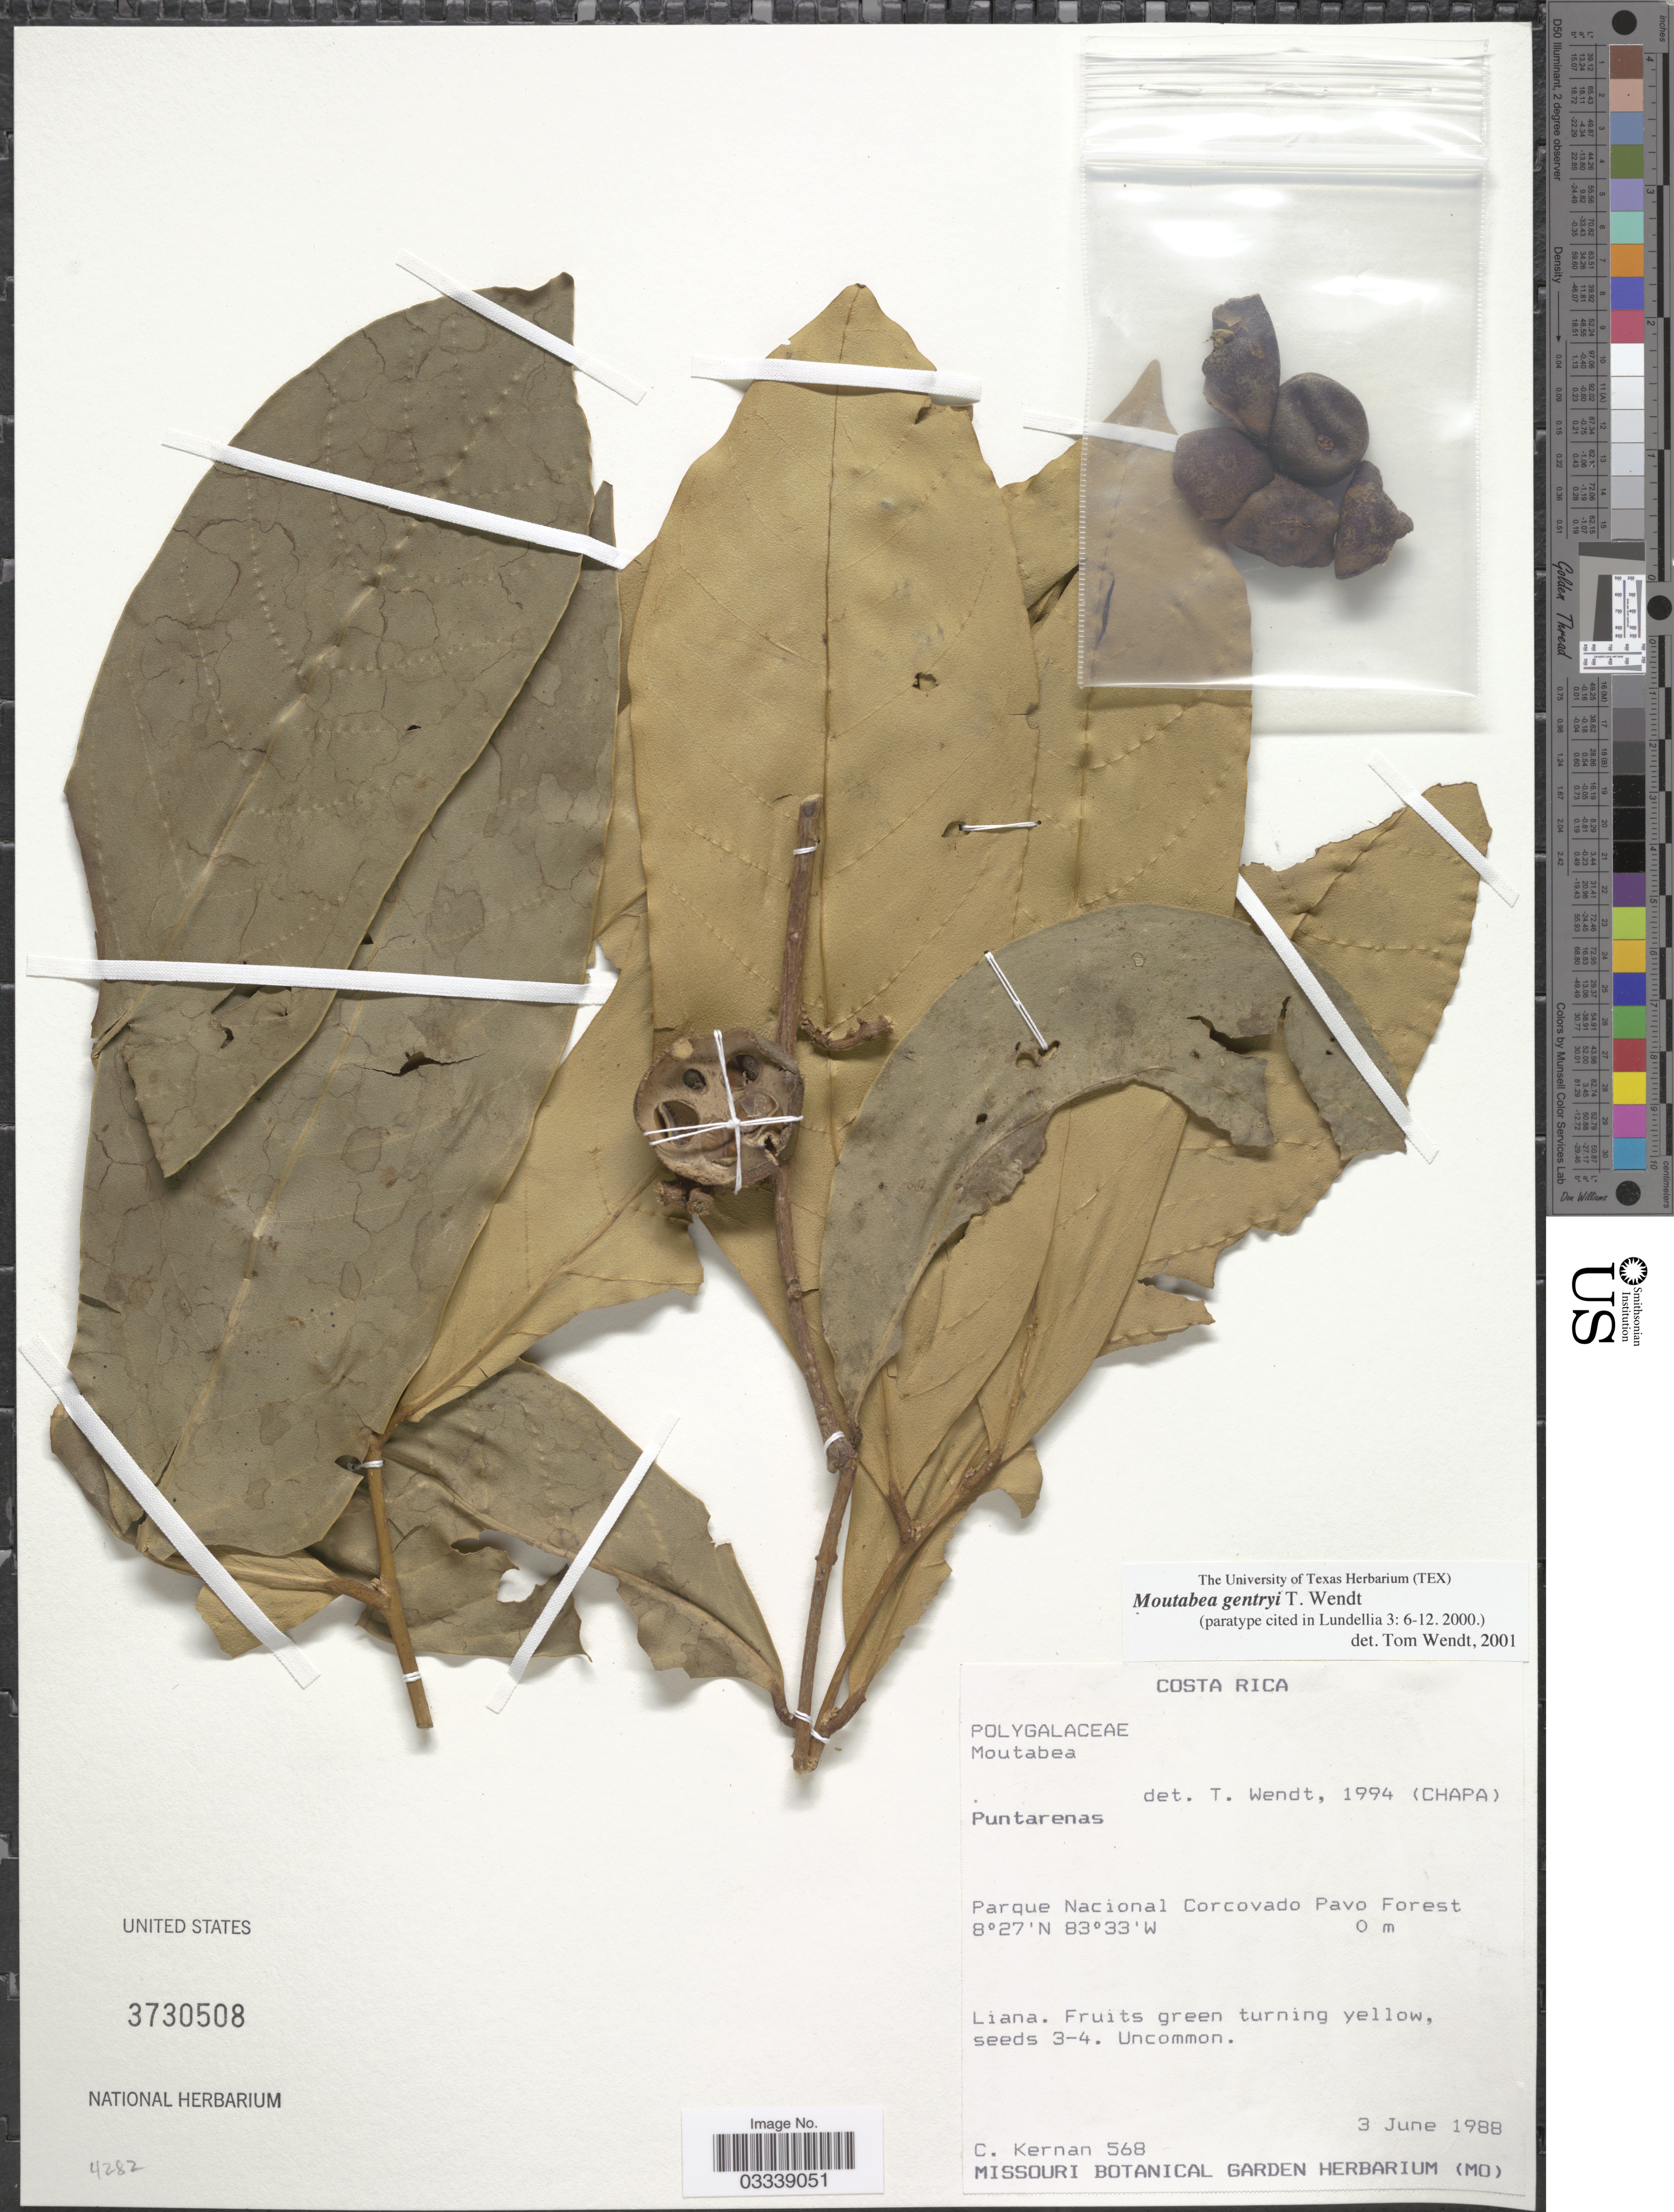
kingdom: Plantae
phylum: Tracheophyta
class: Magnoliopsida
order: Fabales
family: Polygalaceae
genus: Moutabea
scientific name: Moutabea gentryi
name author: T. Wendt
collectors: C. Kernan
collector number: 568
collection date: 1988-06-03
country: Costa Rica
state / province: Puntarenas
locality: Parque Nacional Corcovado Pavo Forest.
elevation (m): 0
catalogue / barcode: US 3730508